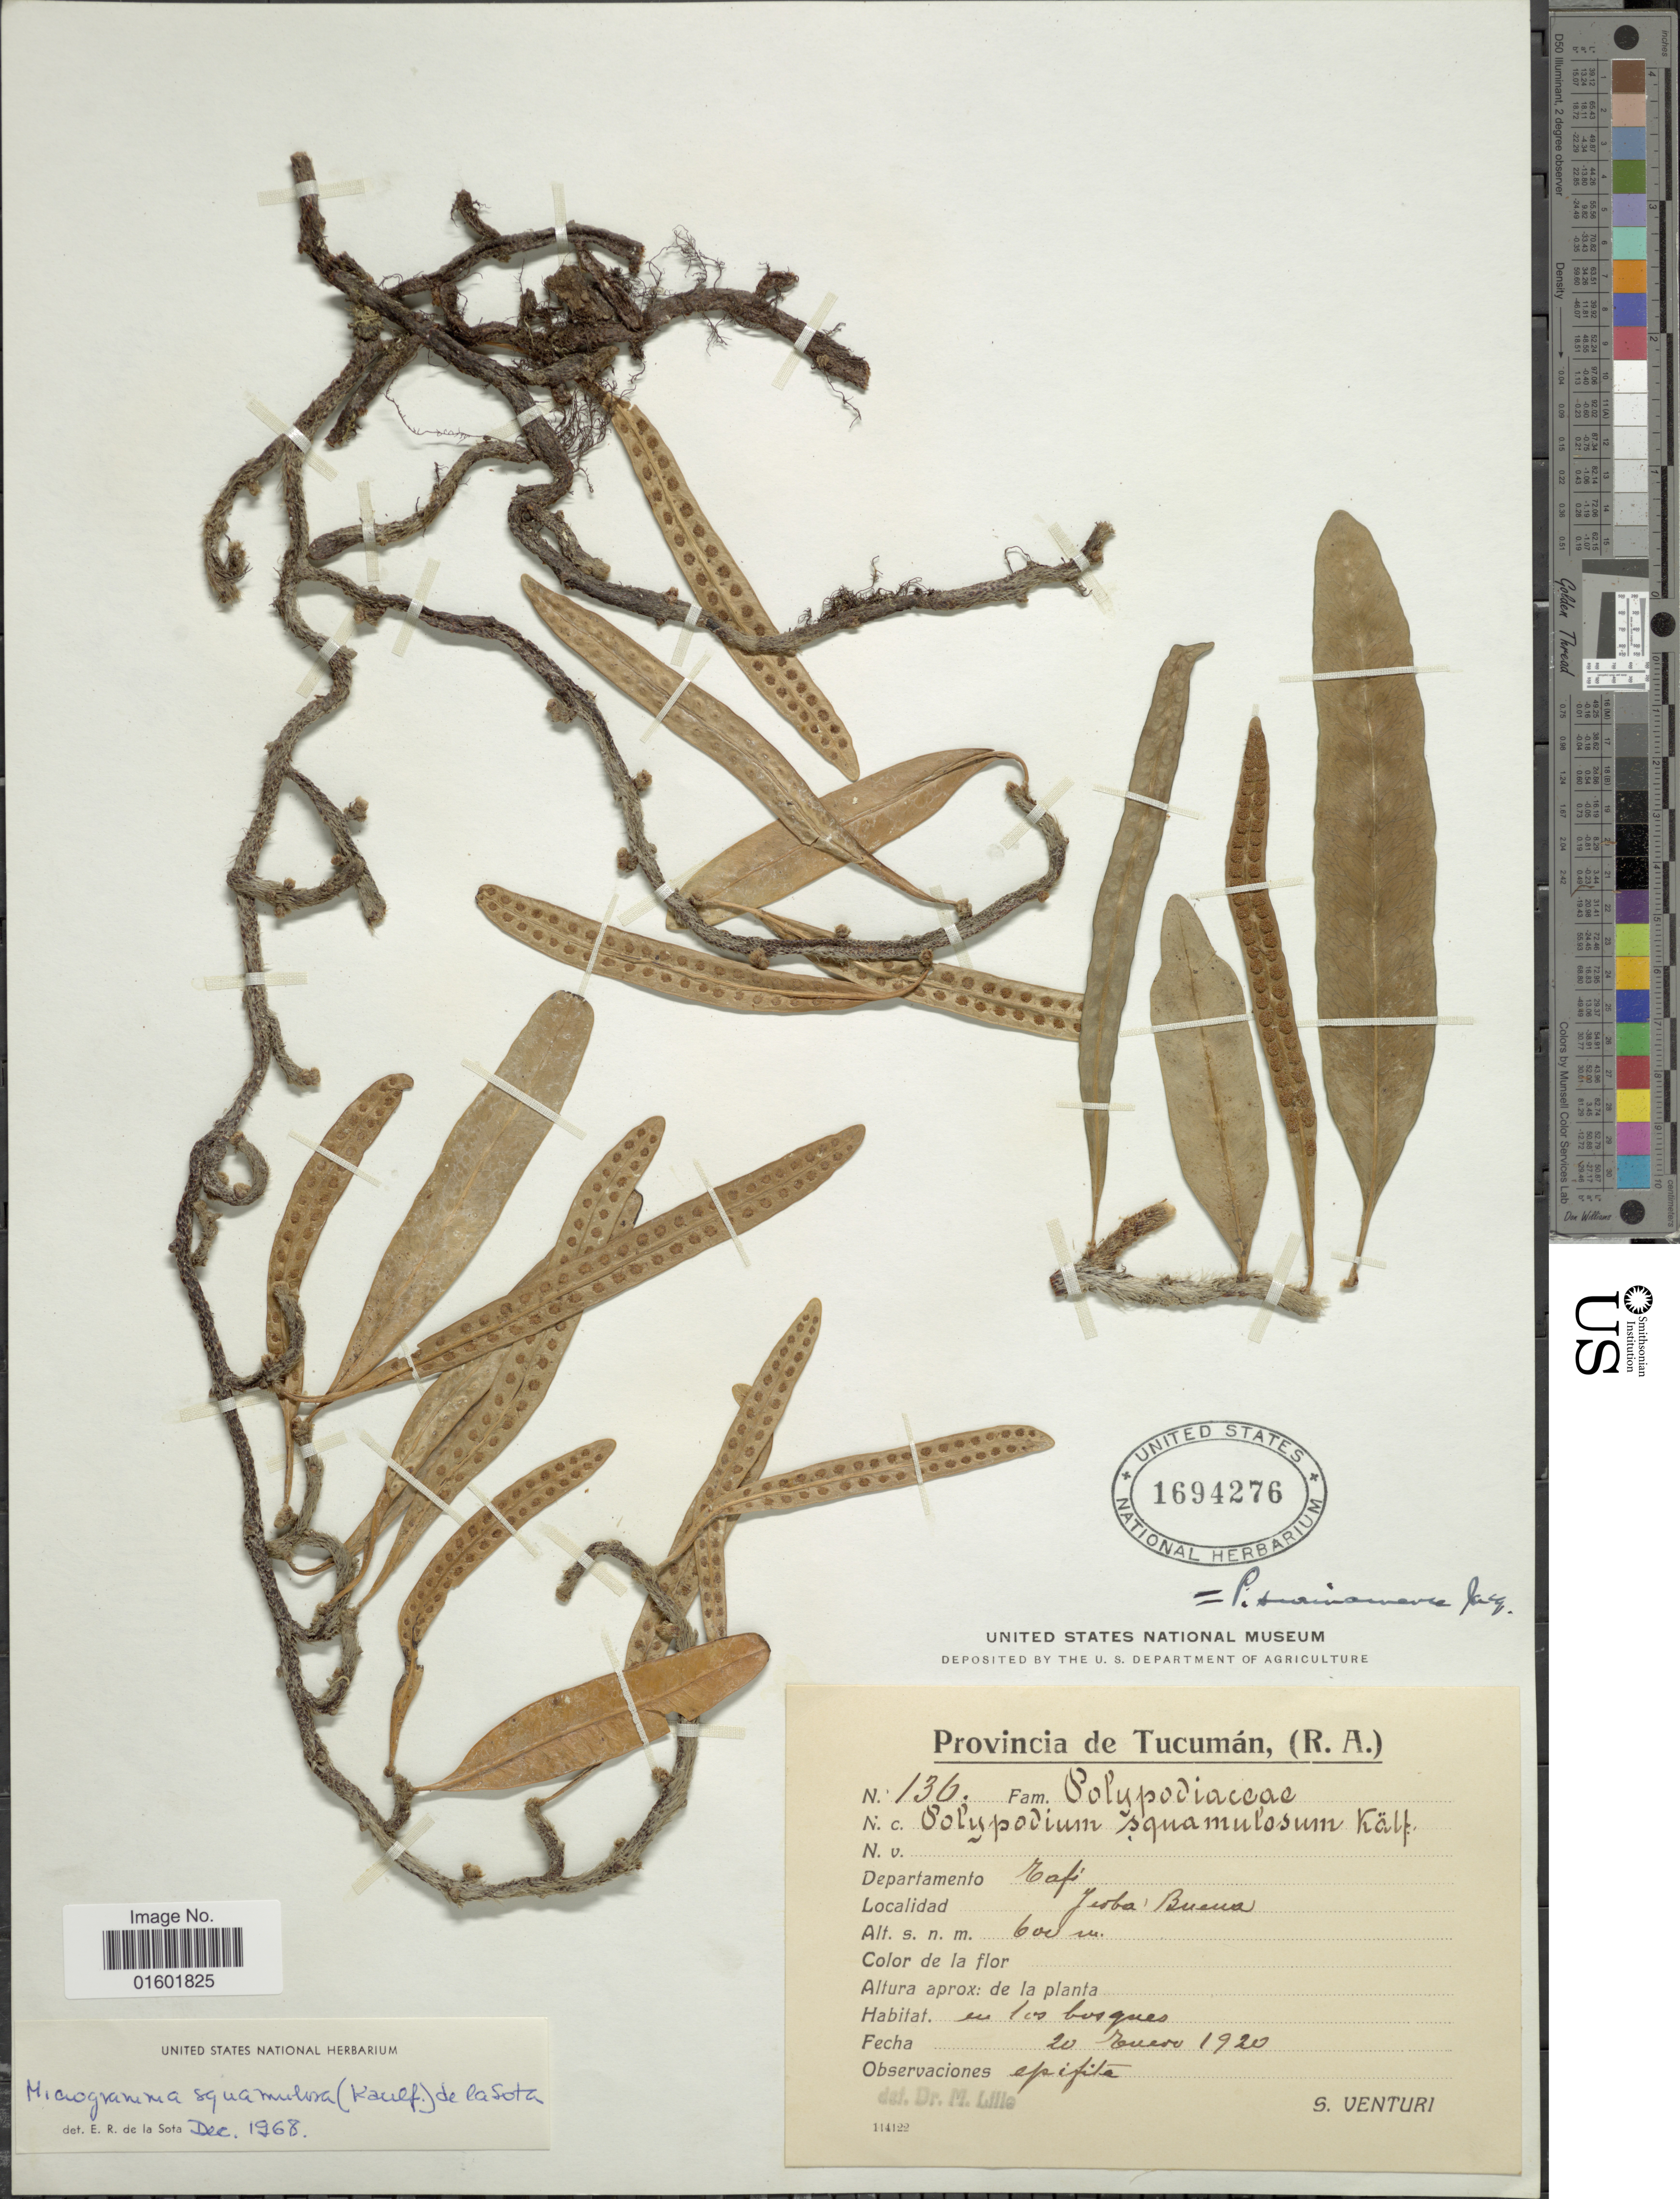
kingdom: Plantae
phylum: Tracheophyta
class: Polypodiopsida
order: Polypodiales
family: Polypodiaceae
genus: Microgramma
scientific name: Microgramma squamulosa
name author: (Kaulf.) Sota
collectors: S. Venturi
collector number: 136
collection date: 1920-01-20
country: Argentina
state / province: Tucuman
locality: Deparamento Tafi, Yerba Buena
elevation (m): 600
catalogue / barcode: US 1694276